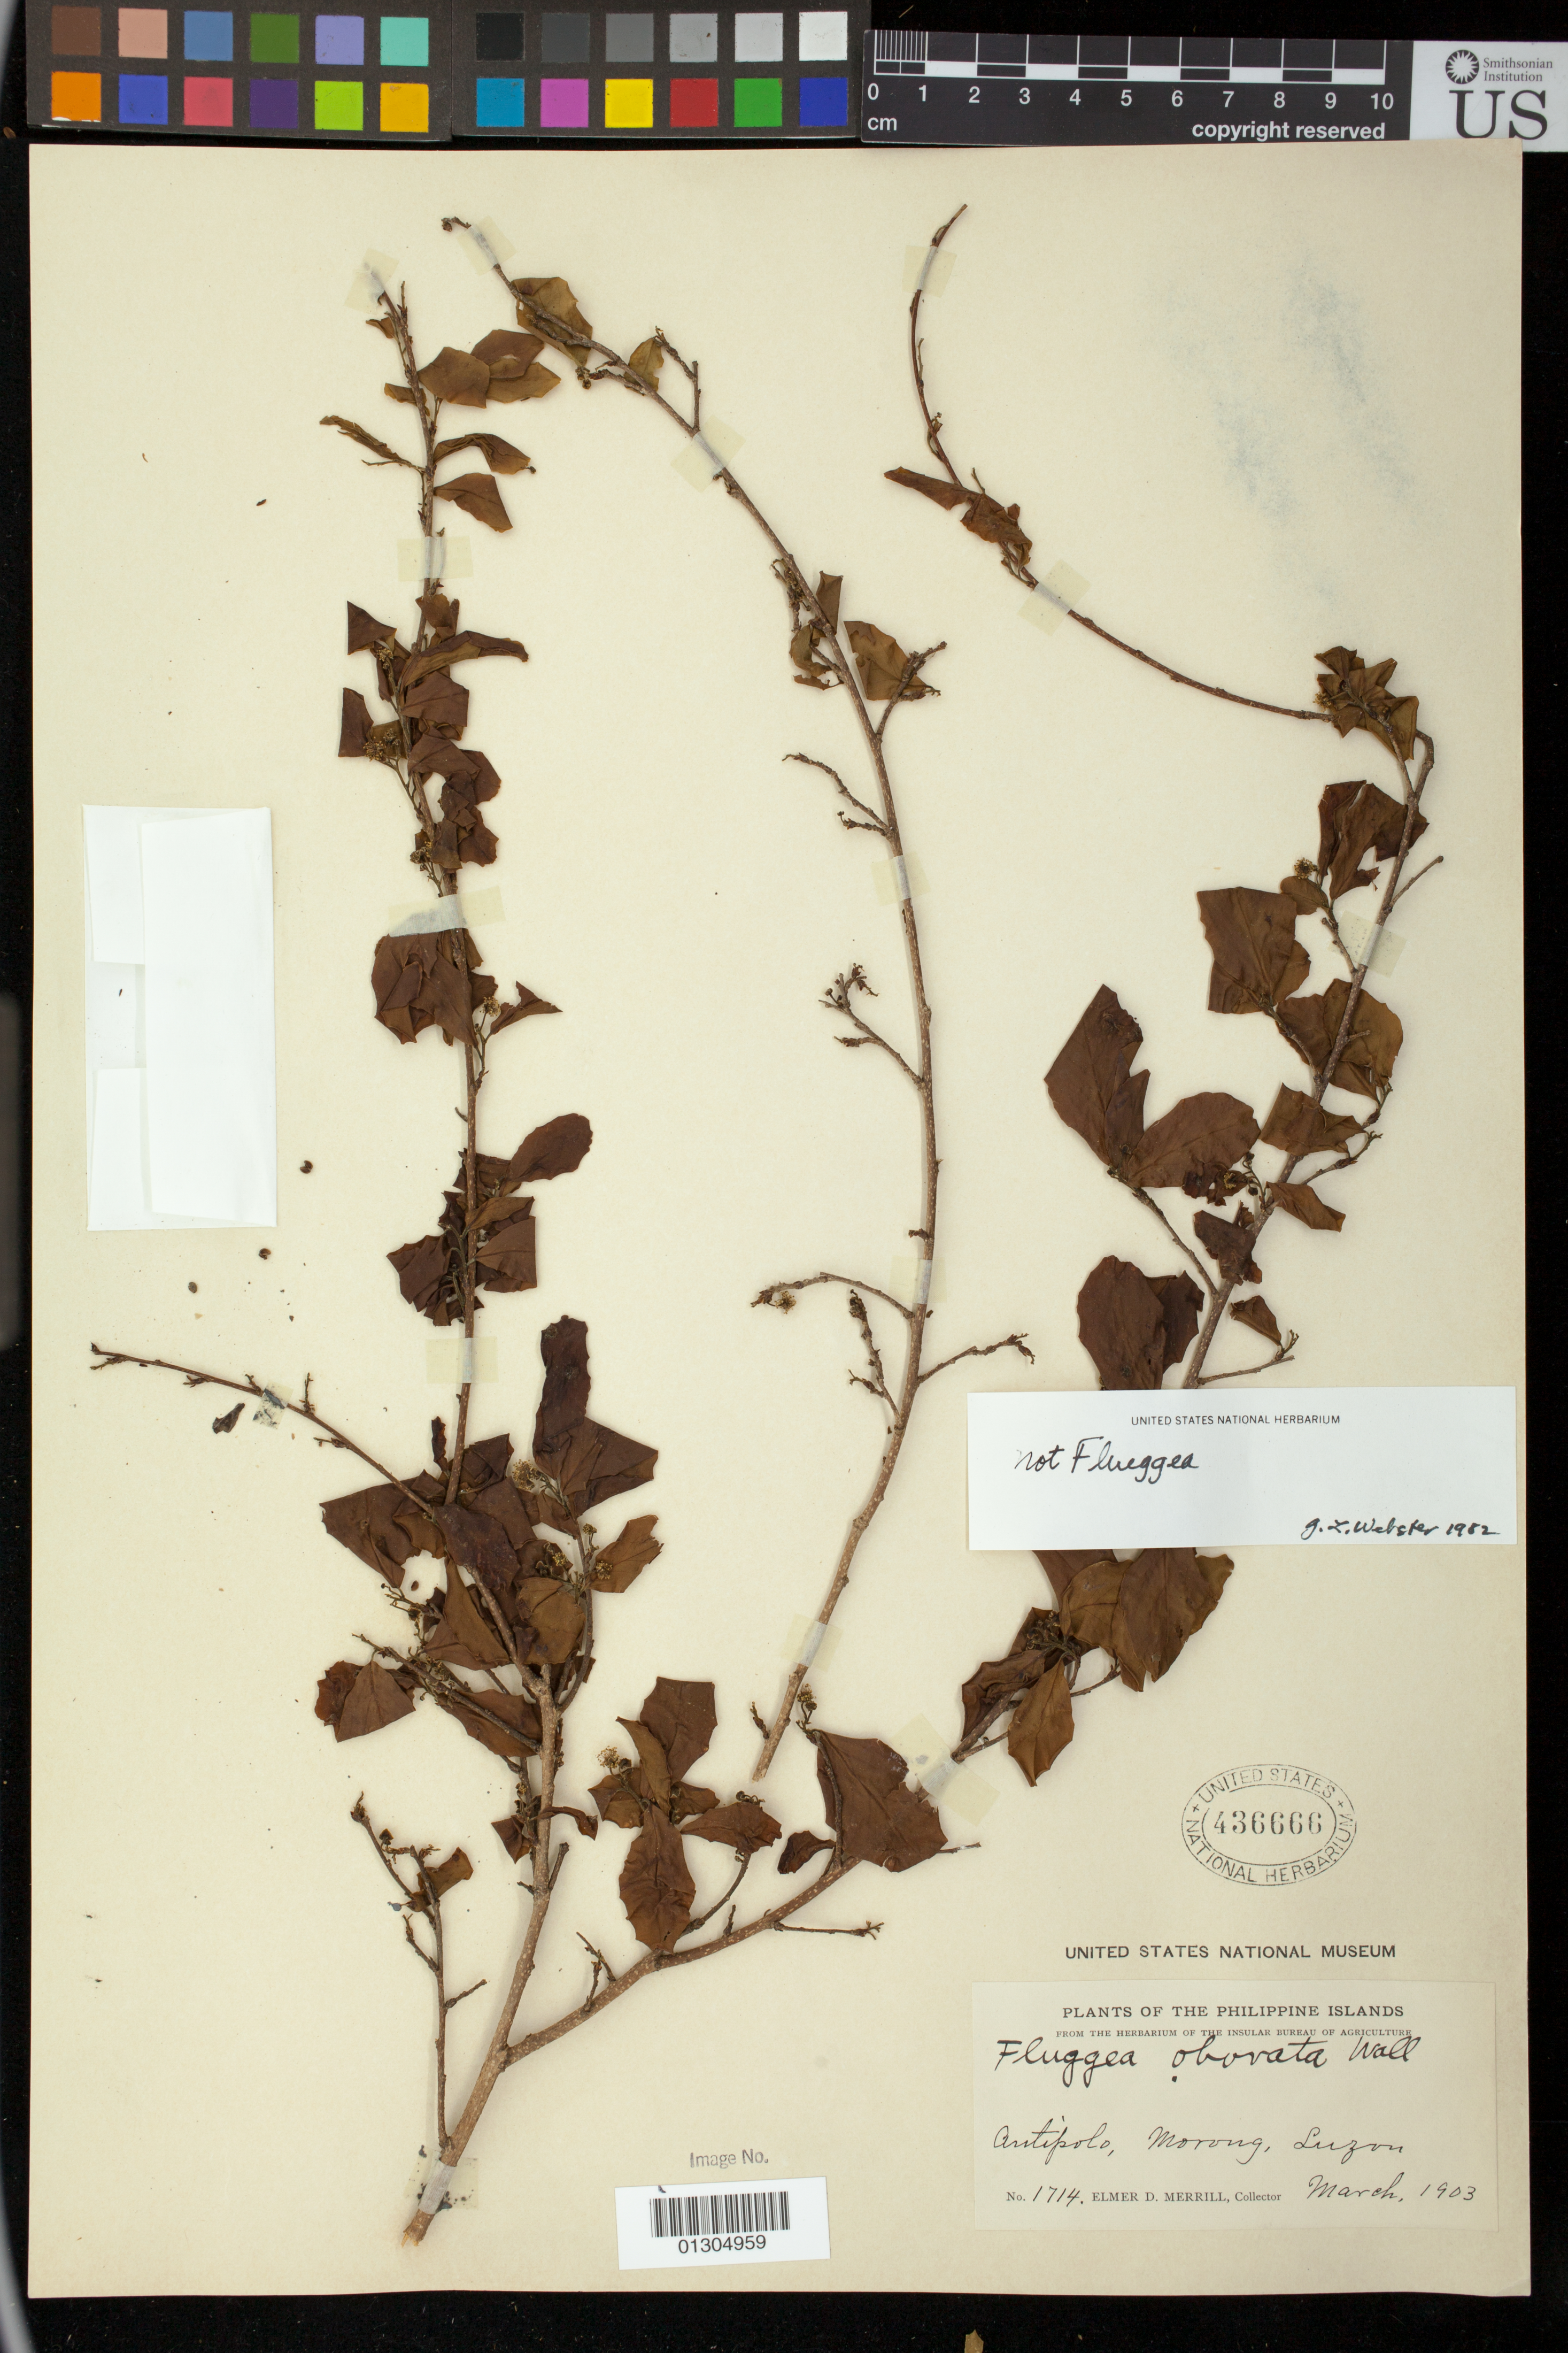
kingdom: Plantae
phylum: Tracheophyta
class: Magnoliopsida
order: Malpighiales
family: Euphorbiaceae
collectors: E. D. Merrill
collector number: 1714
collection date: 1903-03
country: Philippines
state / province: Calabarzon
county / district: Rizal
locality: Antipolo, (Morong), Luzon.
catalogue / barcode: US 436666